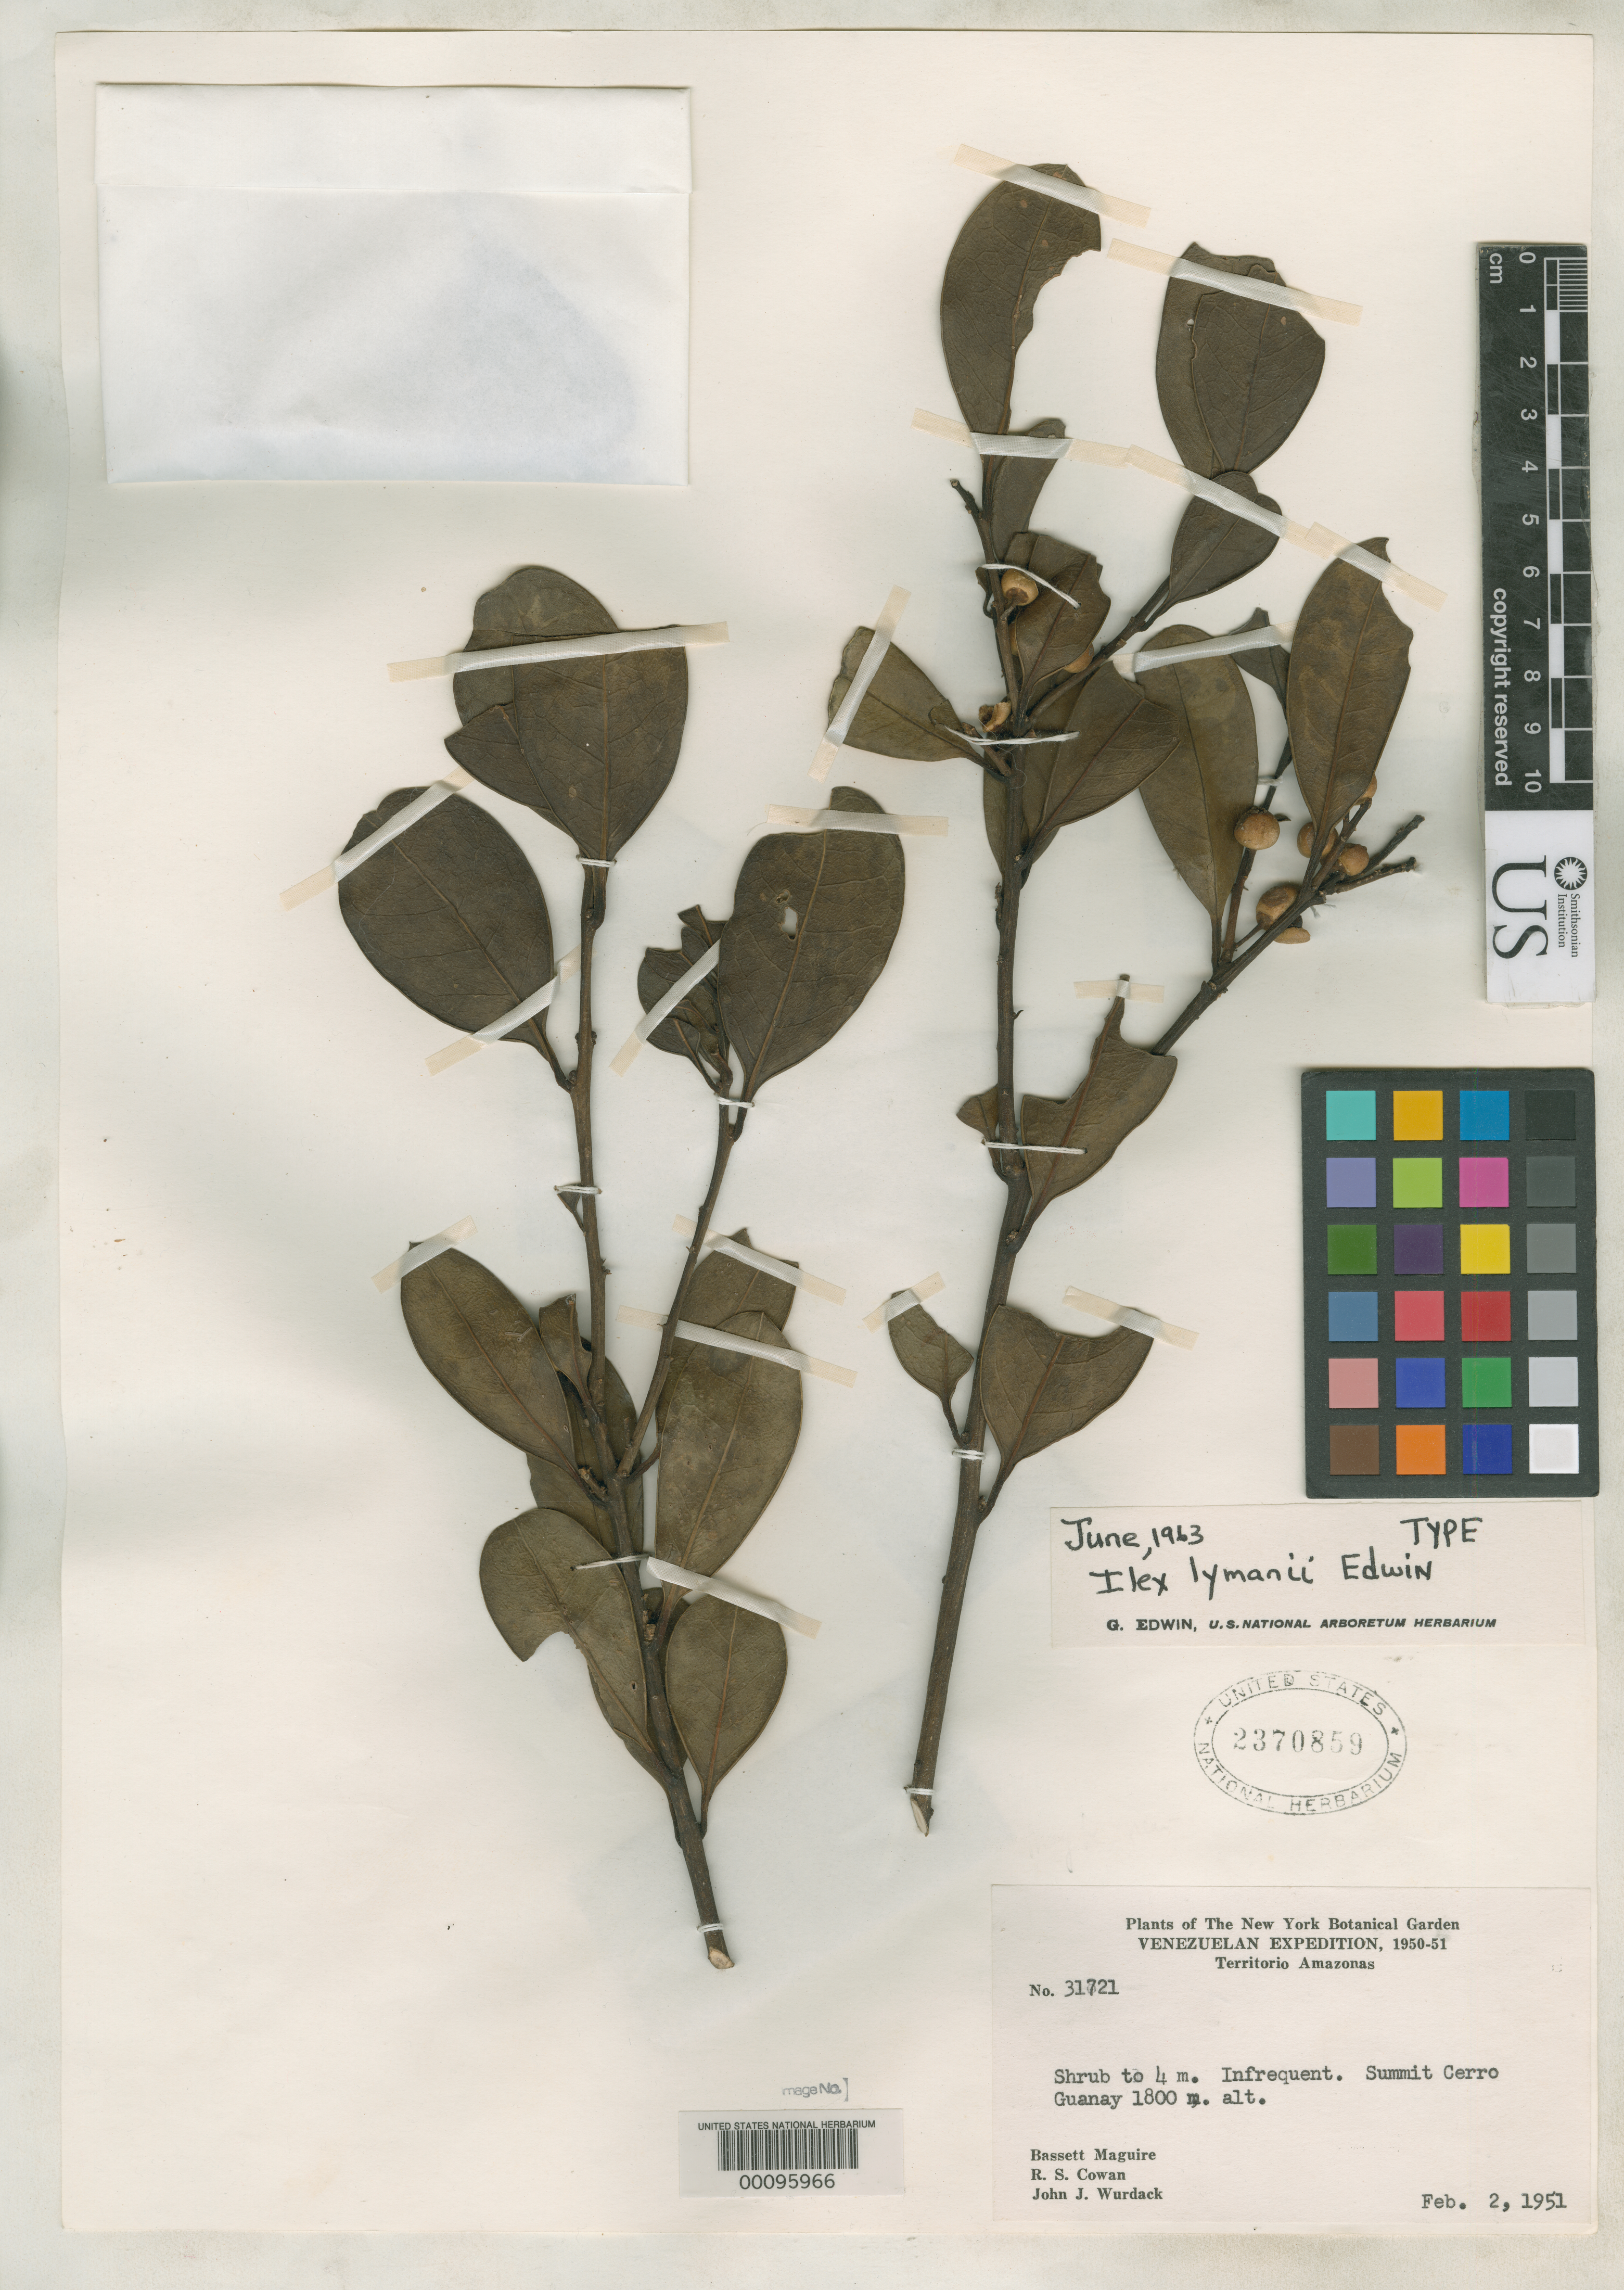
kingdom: Plantae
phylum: Tracheophyta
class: Magnoliopsida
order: Aquifoliales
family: Aquifoliaceae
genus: Ilex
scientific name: Ilex lymanii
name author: Edwin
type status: Holotype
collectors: B. Maguire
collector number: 31721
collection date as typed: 02 Feb 1951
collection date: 1951-02-02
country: Venezuela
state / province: Amazonas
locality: Cerro Guanay.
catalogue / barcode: US 2370859